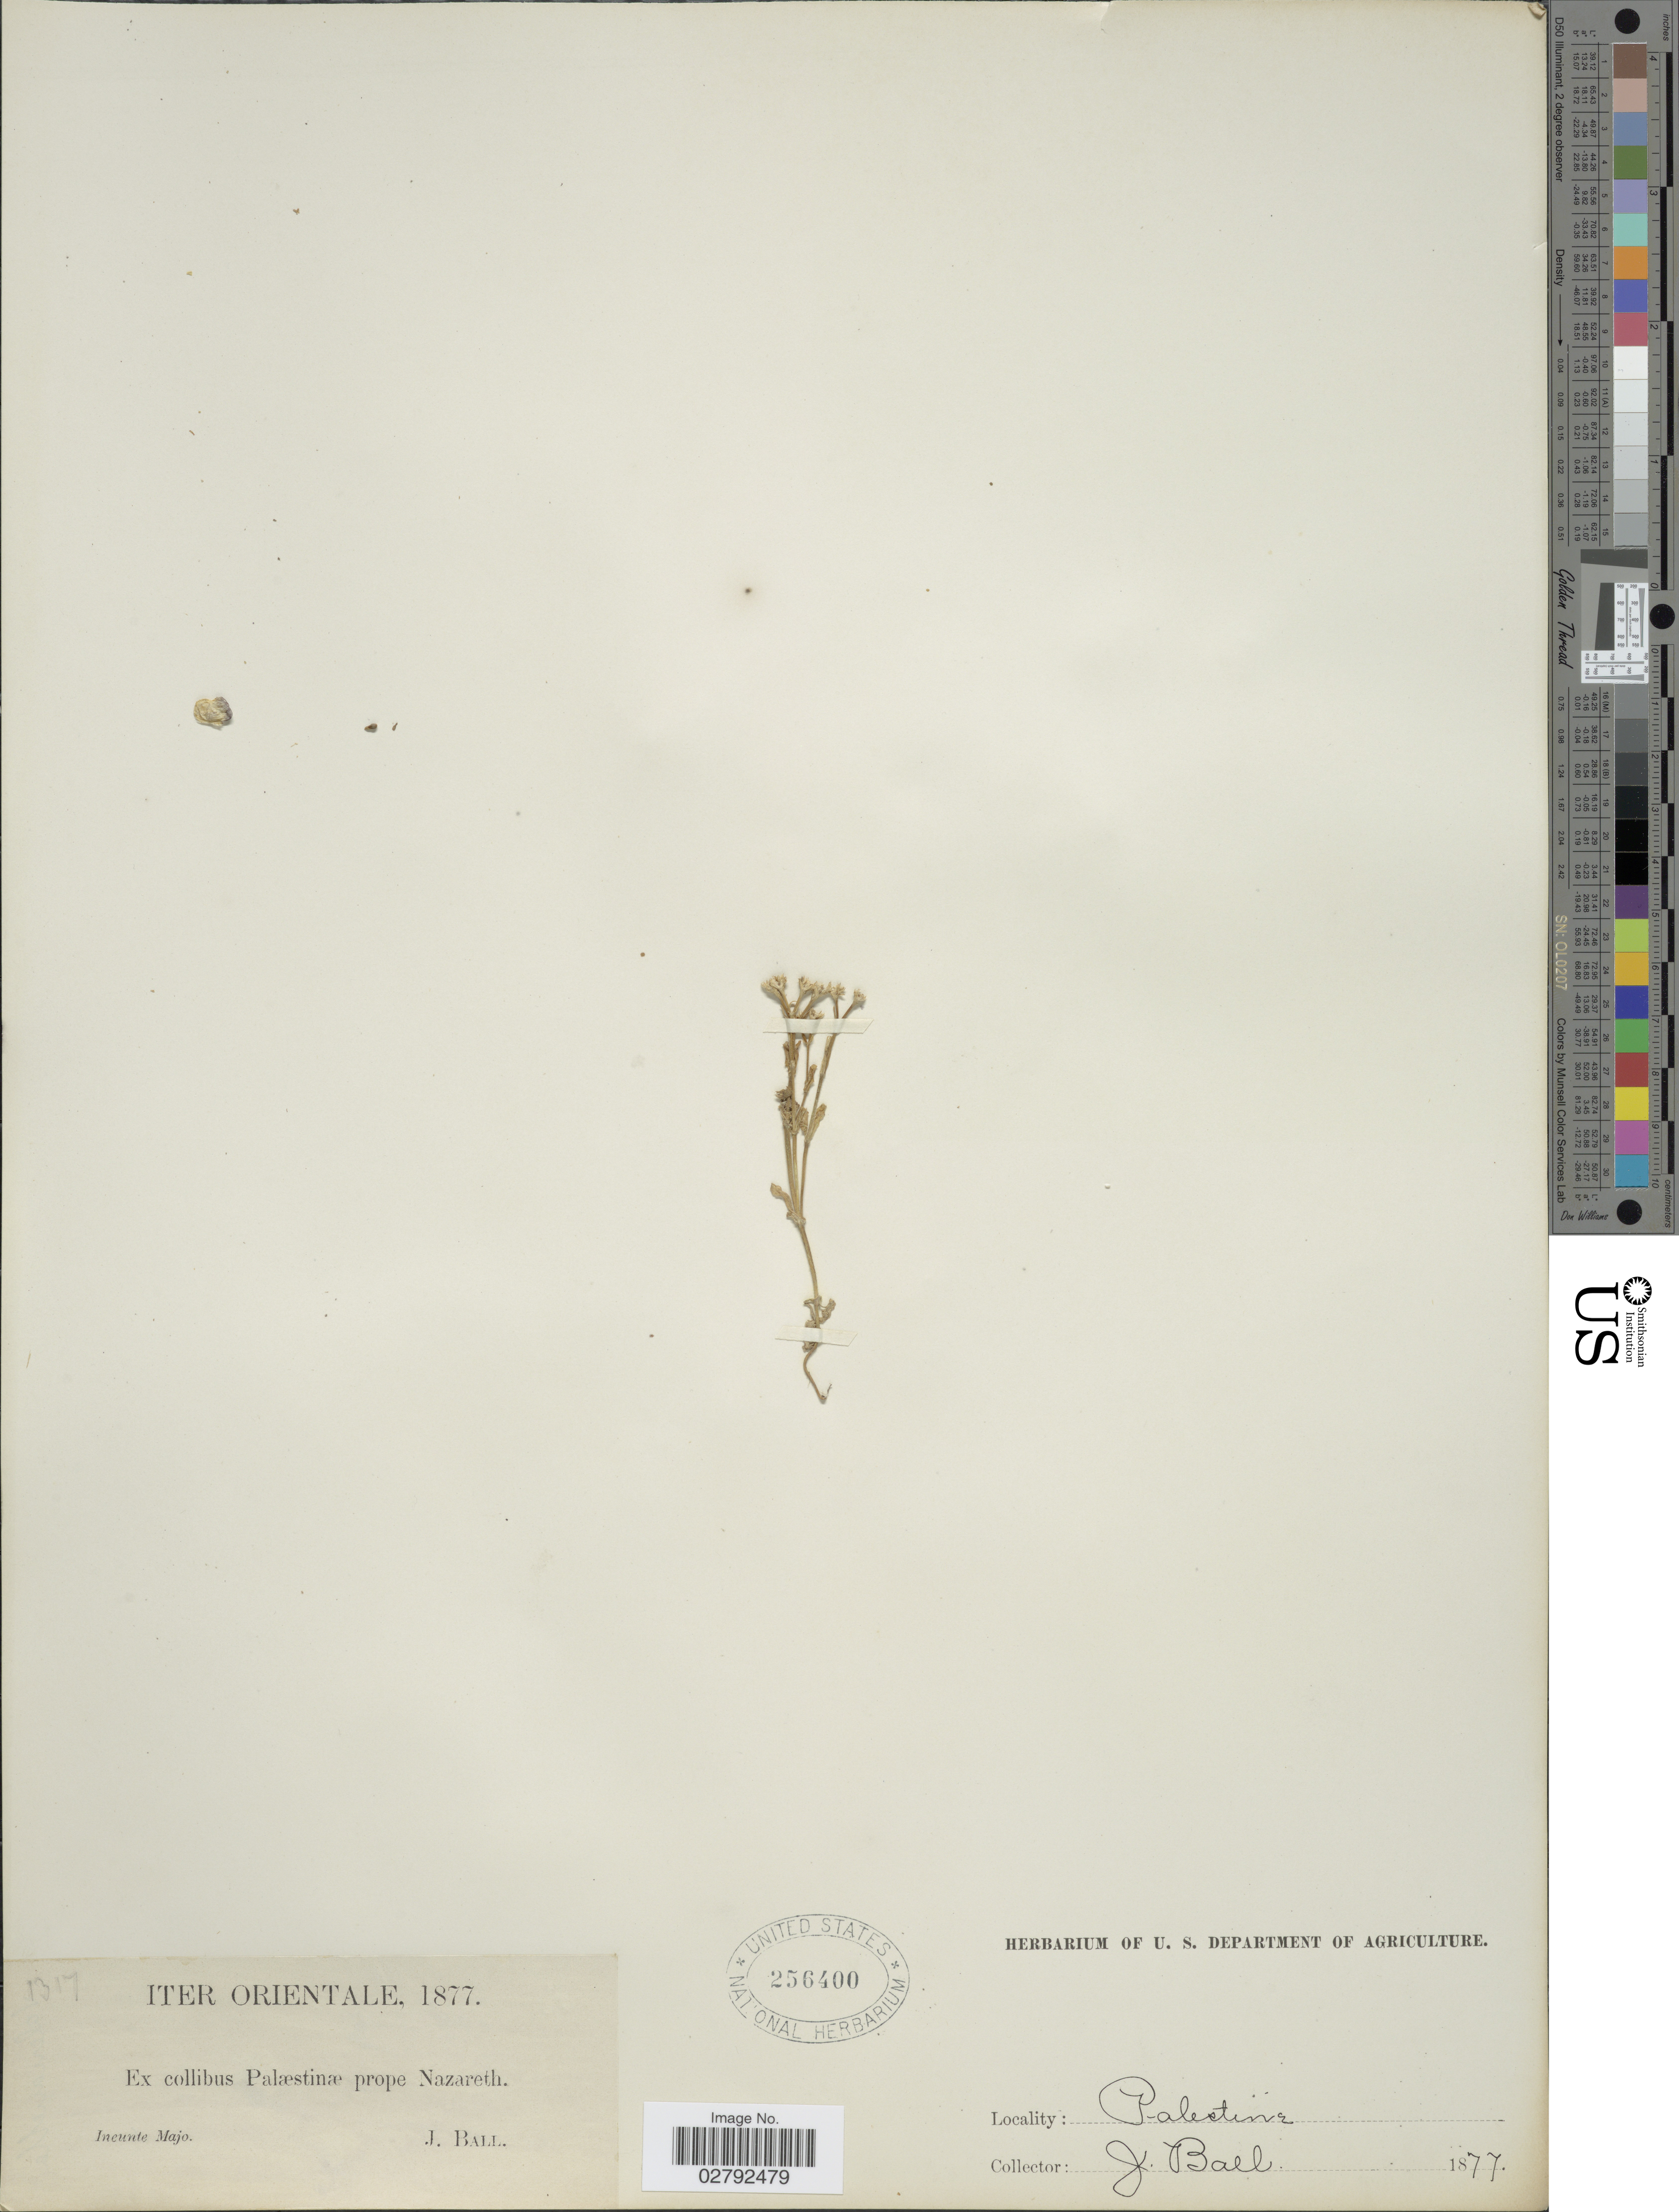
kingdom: Plantae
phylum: Tracheophyta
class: Magnoliopsida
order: Dipsacales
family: Caprifoliaceae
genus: Valerianella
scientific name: Valerianella sp.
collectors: J. Ball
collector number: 1317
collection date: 1877-05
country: Israel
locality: Collibus Palæstinæ prope Nazareth. Palestine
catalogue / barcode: US 256400